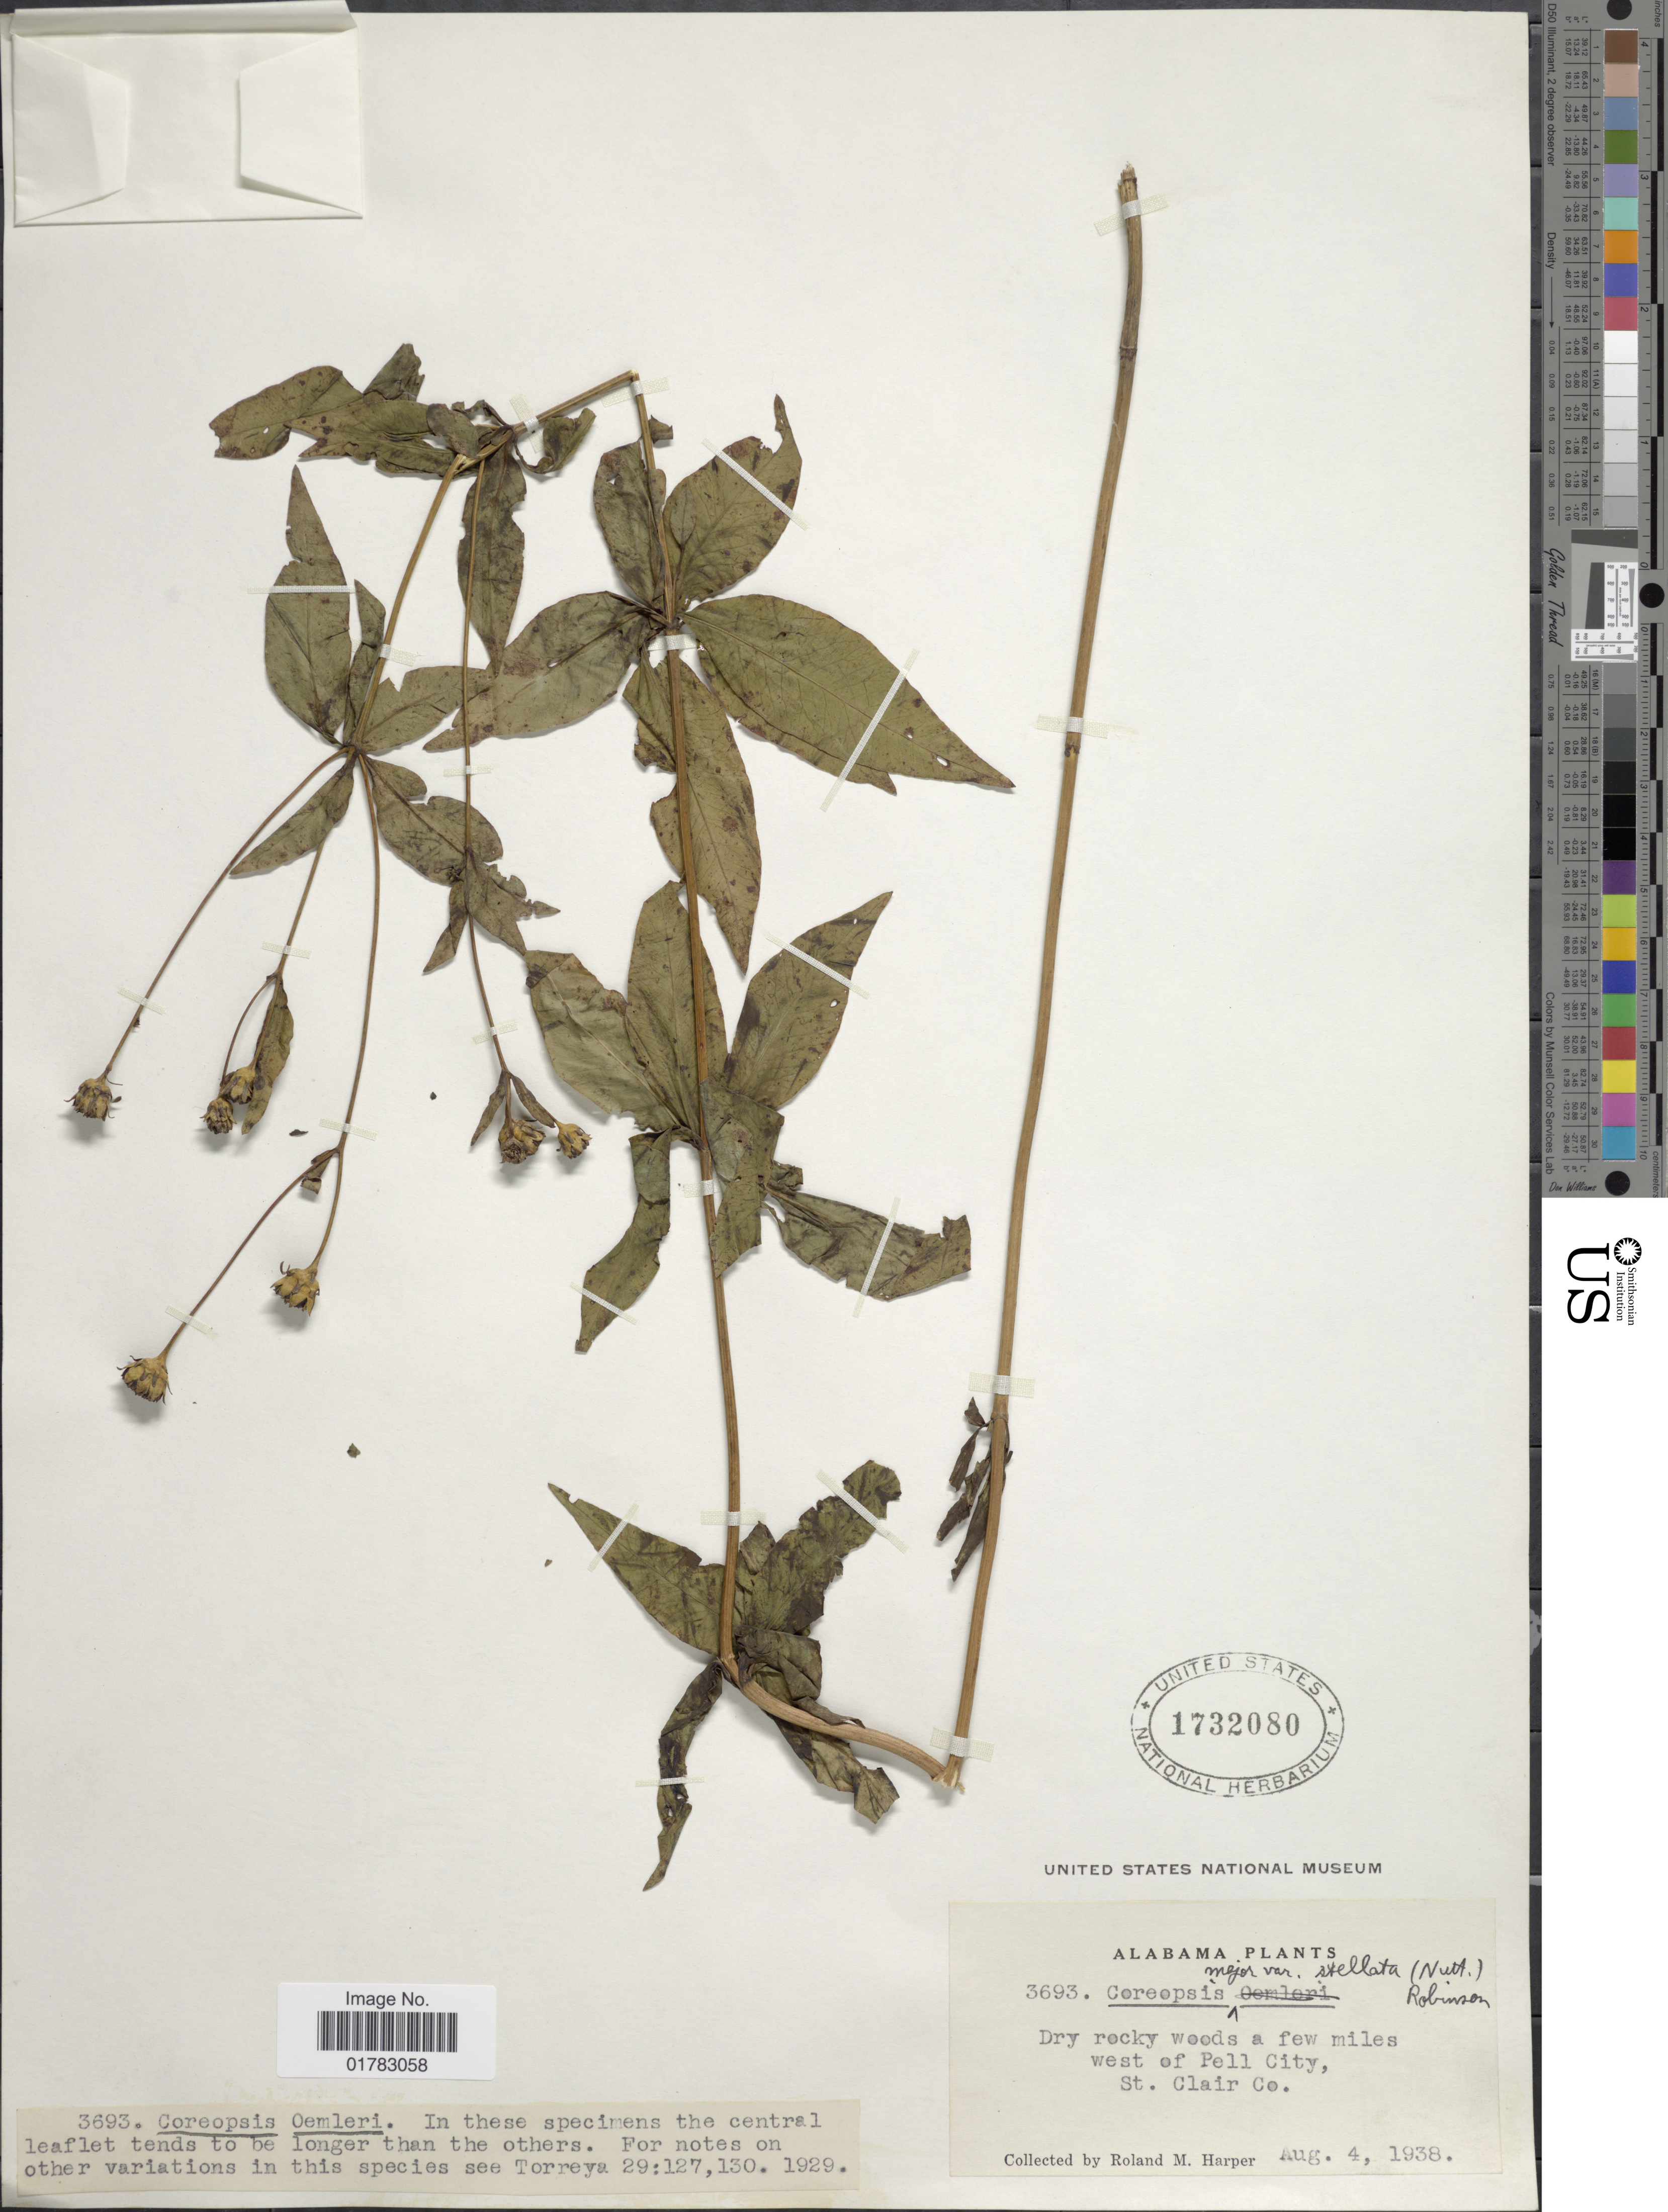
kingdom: Plantae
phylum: Tracheophyta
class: Magnoliopsida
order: Asterales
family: Asteraceae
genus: Coreopsis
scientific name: Coreopsis major var. stellata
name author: (Nutt.) Torr. & A. Gray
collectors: R. M. Harper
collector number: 3693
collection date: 1938-08-04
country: United States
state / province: Alabama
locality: Dry rocky woods a few miles wes tof Pell City, St. Clair Co.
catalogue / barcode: US 1732080